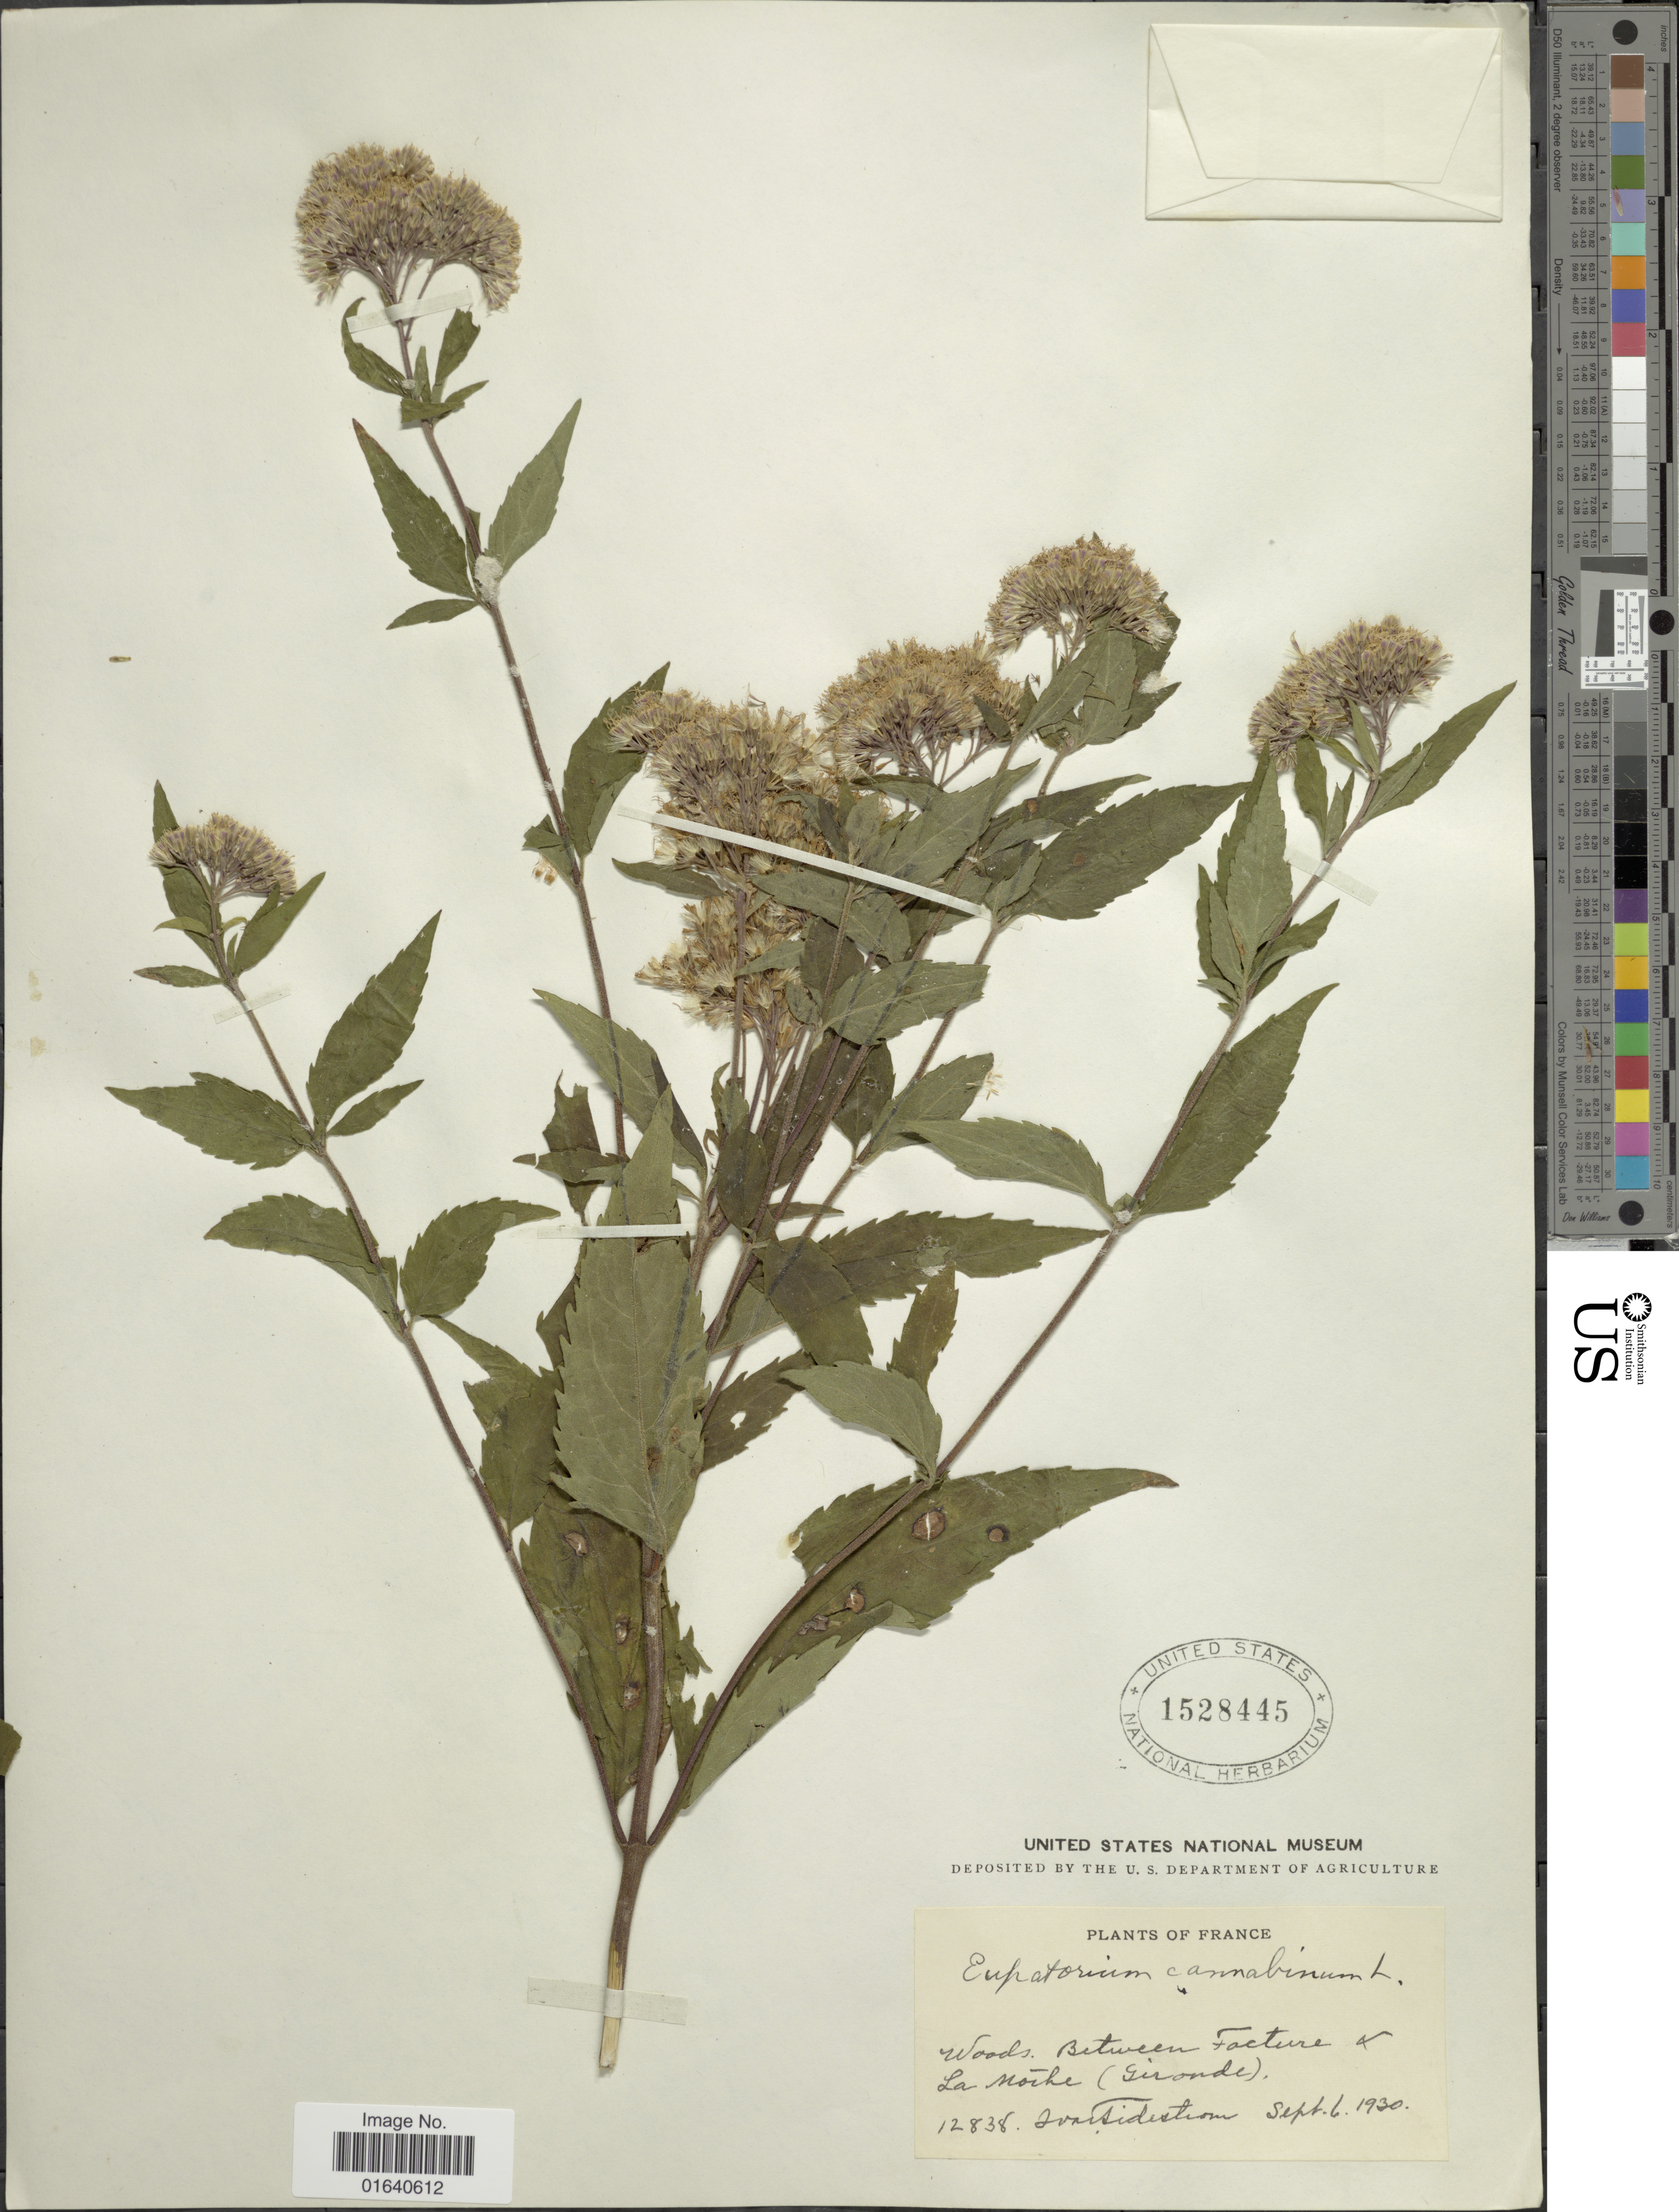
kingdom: Plantae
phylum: Tracheophyta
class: Magnoliopsida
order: Asterales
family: Asteraceae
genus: Eupatorium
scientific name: Eupatorium cannabinum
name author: L.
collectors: I. F. Tidestrom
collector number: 12838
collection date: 1930-09-06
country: France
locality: Woods, Between Facture & La Nôche (Gironde)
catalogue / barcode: US 1528445